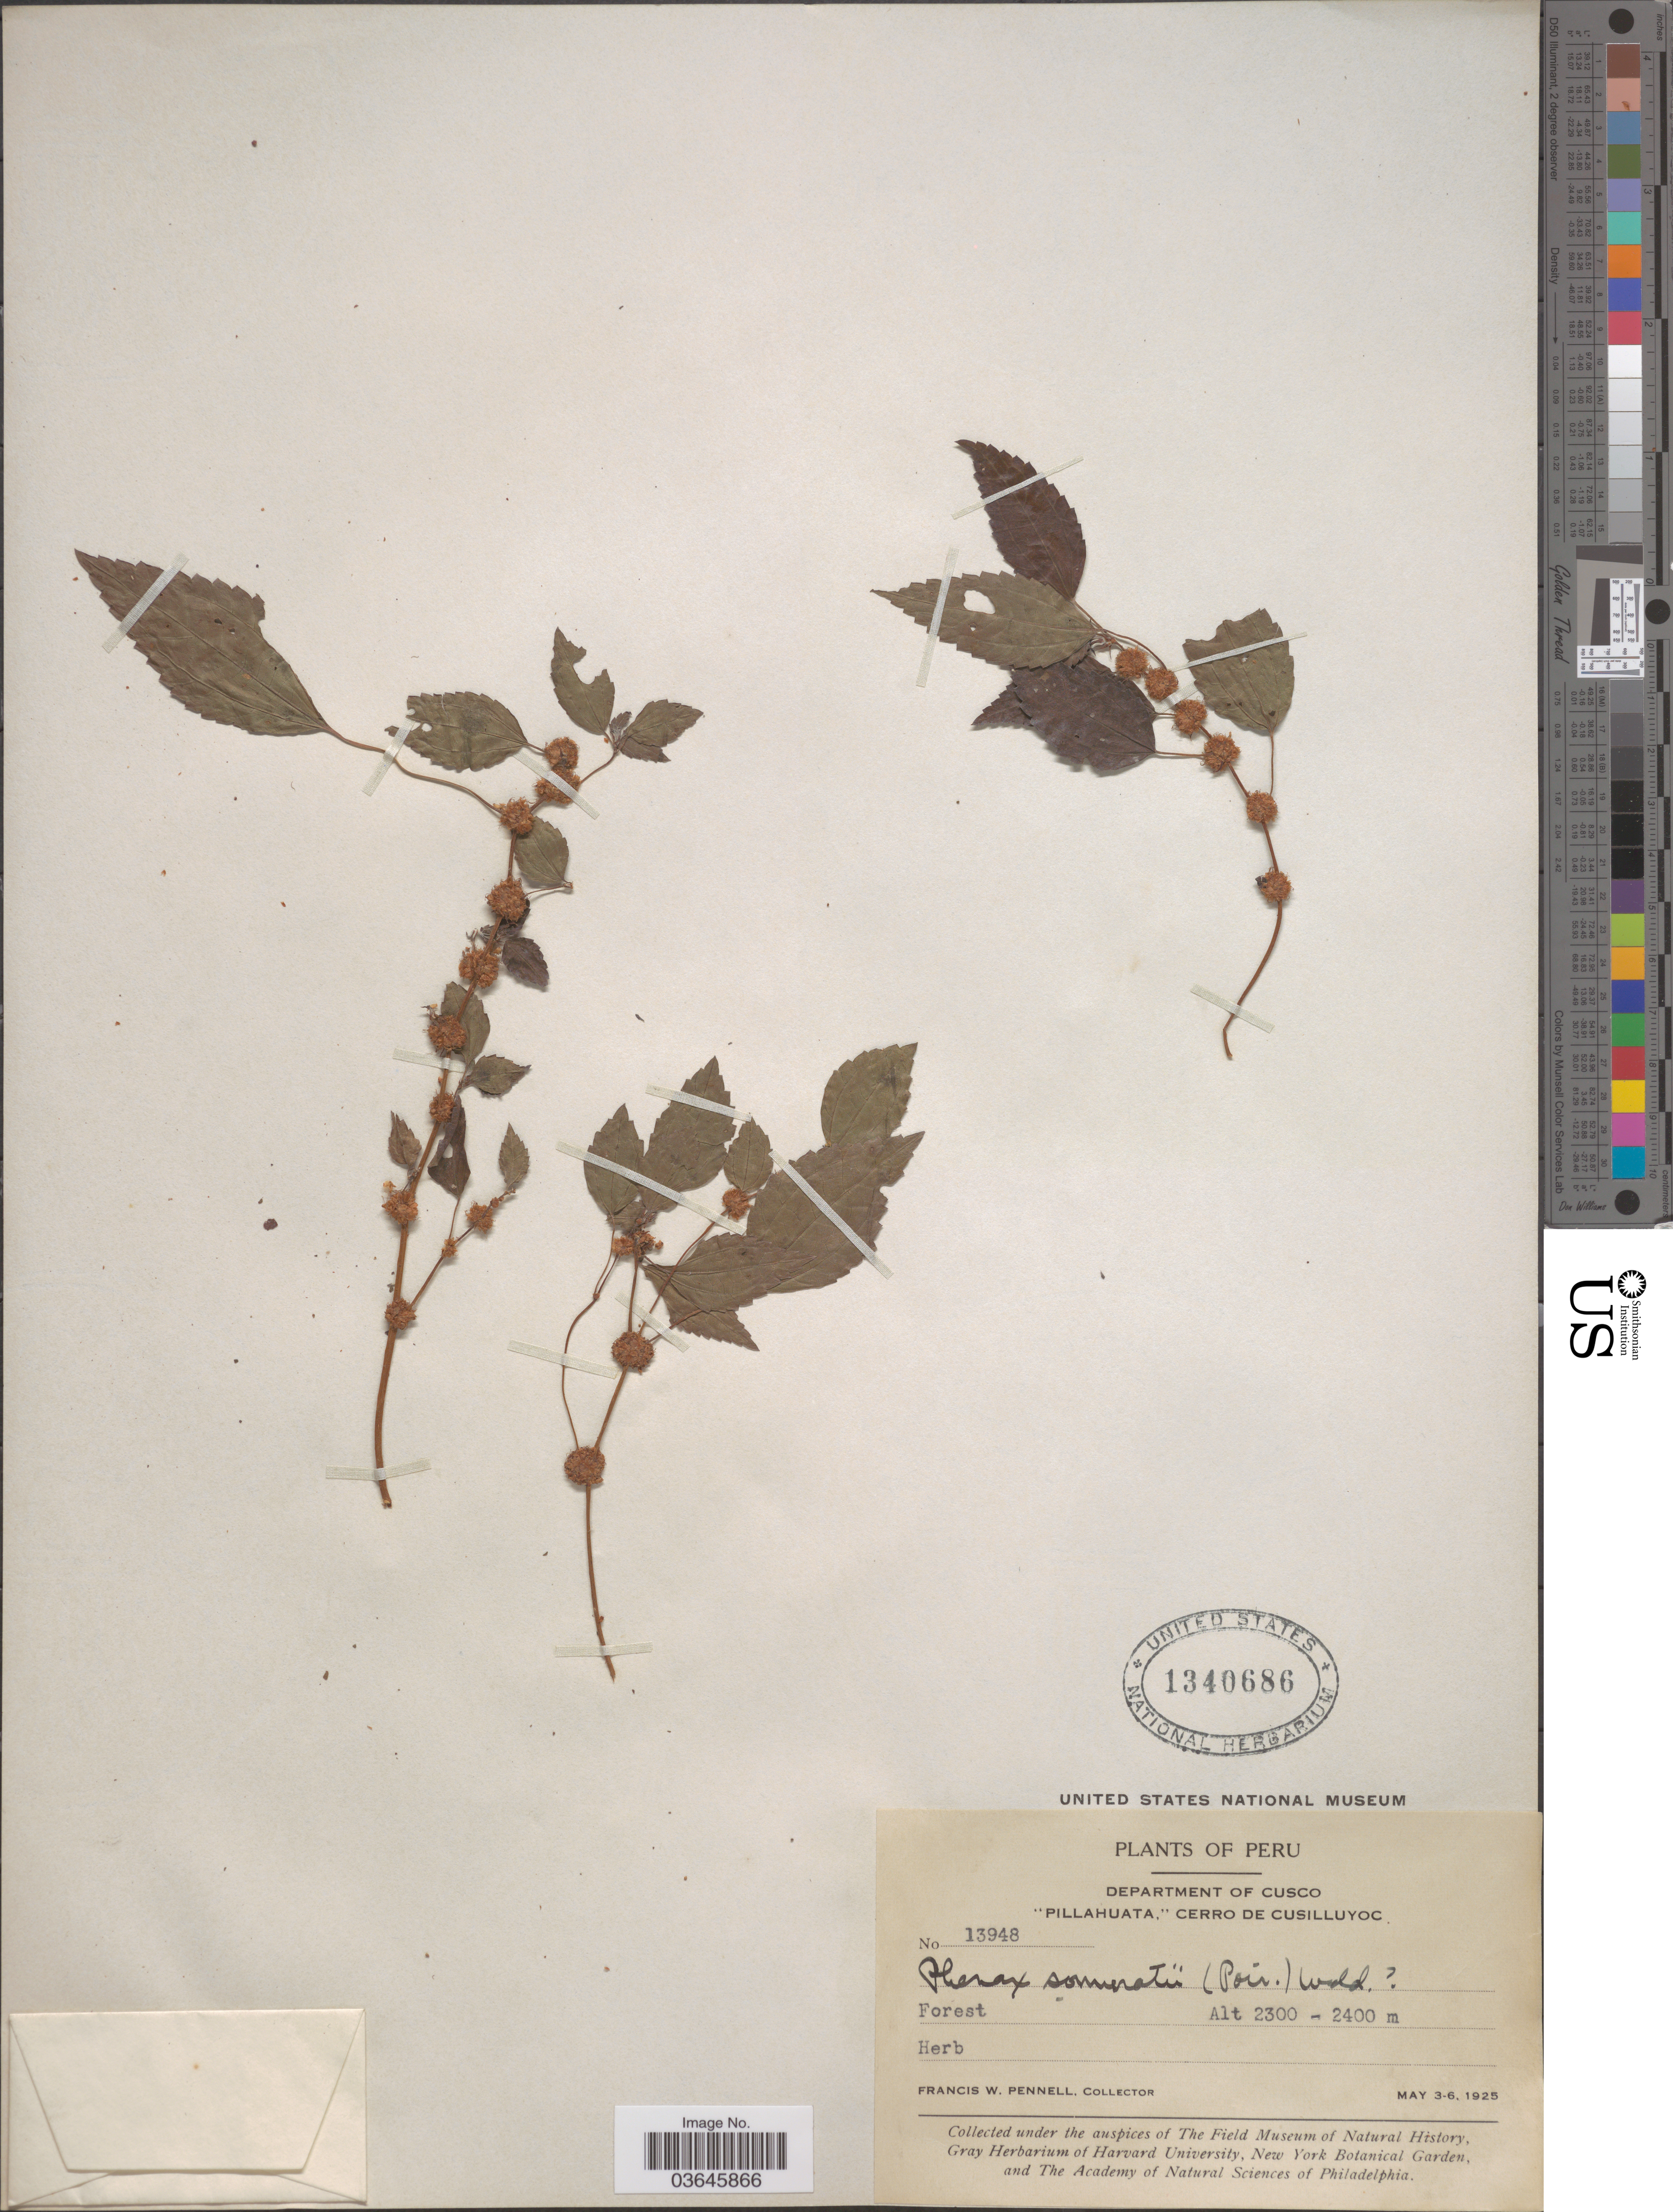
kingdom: Plantae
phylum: Tracheophyta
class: Magnoliopsida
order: Rosales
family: Urticaceae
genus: Phenax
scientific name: Phenax hirtus var. minor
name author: Wedd.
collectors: F. W. Pennell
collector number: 13948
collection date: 1925-05-03/1925-05-06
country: Peru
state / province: Cusco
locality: Department of Cusco, "Pillahuata," Cerro de Cusilluyoc.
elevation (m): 2300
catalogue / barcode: US 1340686